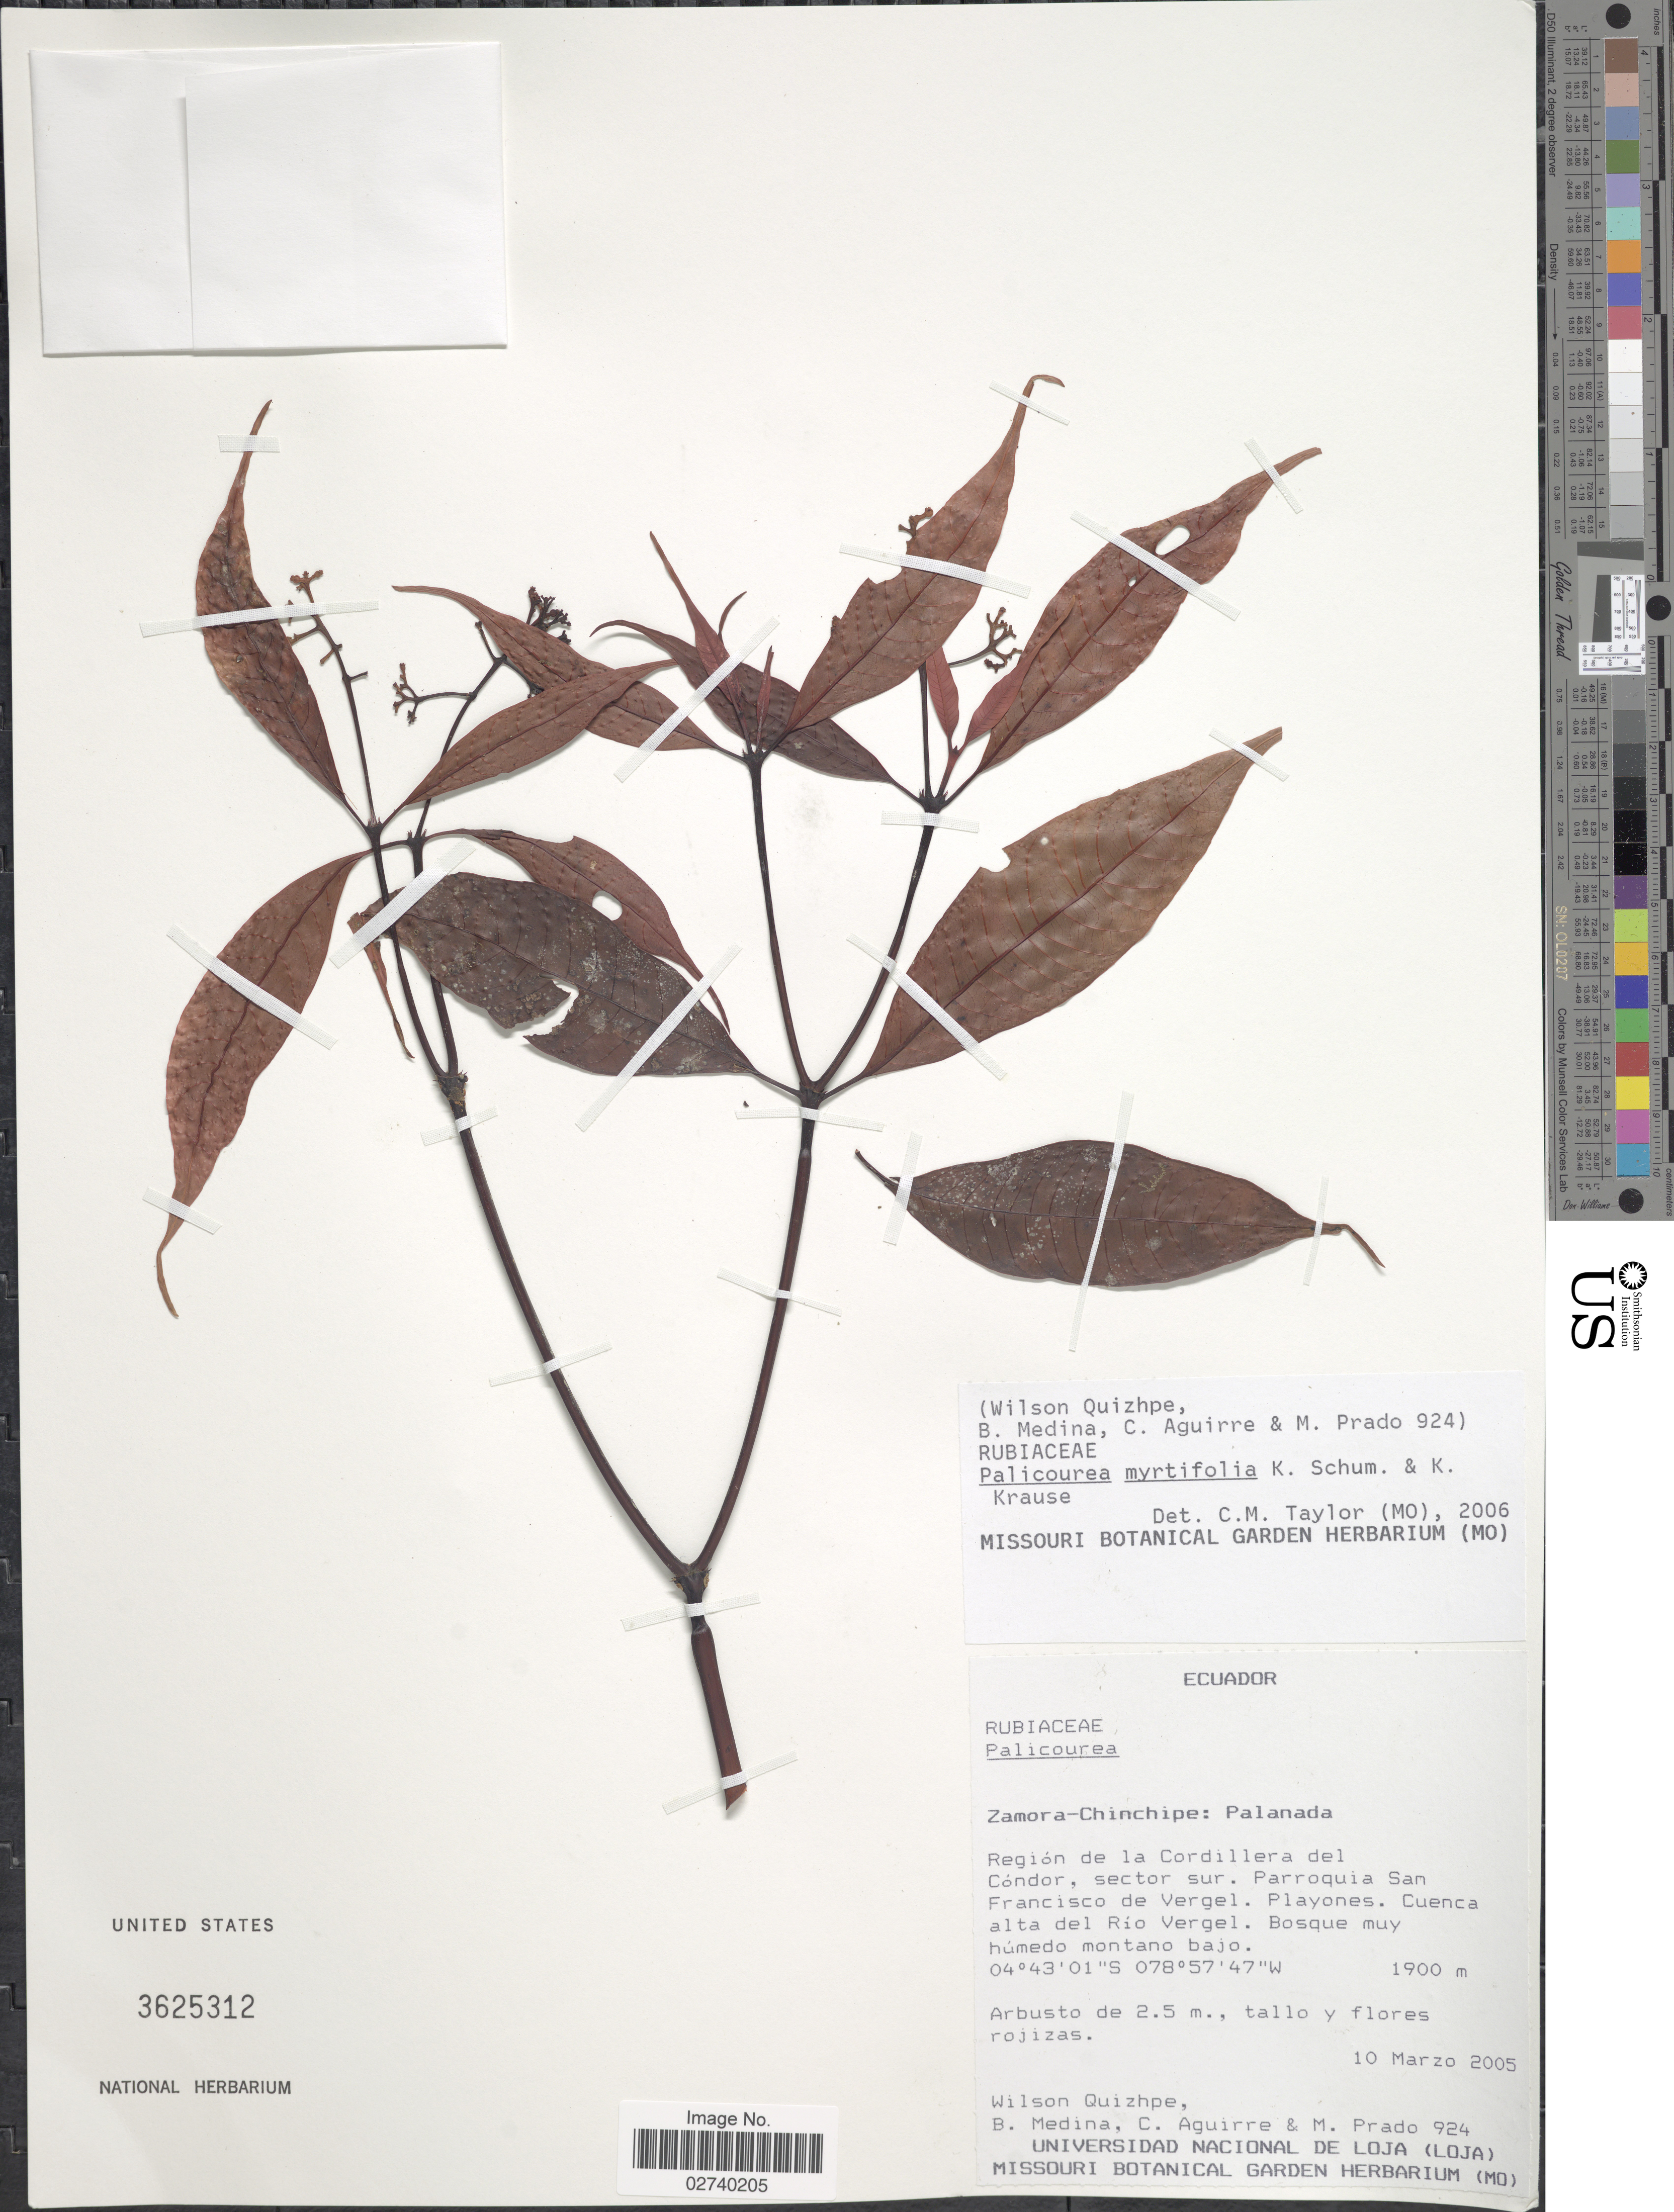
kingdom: Plantae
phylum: Tracheophyta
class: Magnoliopsida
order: Gentianales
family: Rubiaceae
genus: Palicourea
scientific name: Palicourea myrtifolia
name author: K. Schum. & K. Krause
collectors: W. Quizhpe, B. Medina, C. Aguirre & M. Prado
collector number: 924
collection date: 2005-03-10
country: Ecuador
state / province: Zamora-Chinchipe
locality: Palanda, Region de la Cordillera del Condor, sector su. Parroquia San Francisco de Vergel, Playones, Cuenca alta del Rio Vergel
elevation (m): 1900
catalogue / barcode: US 3625312